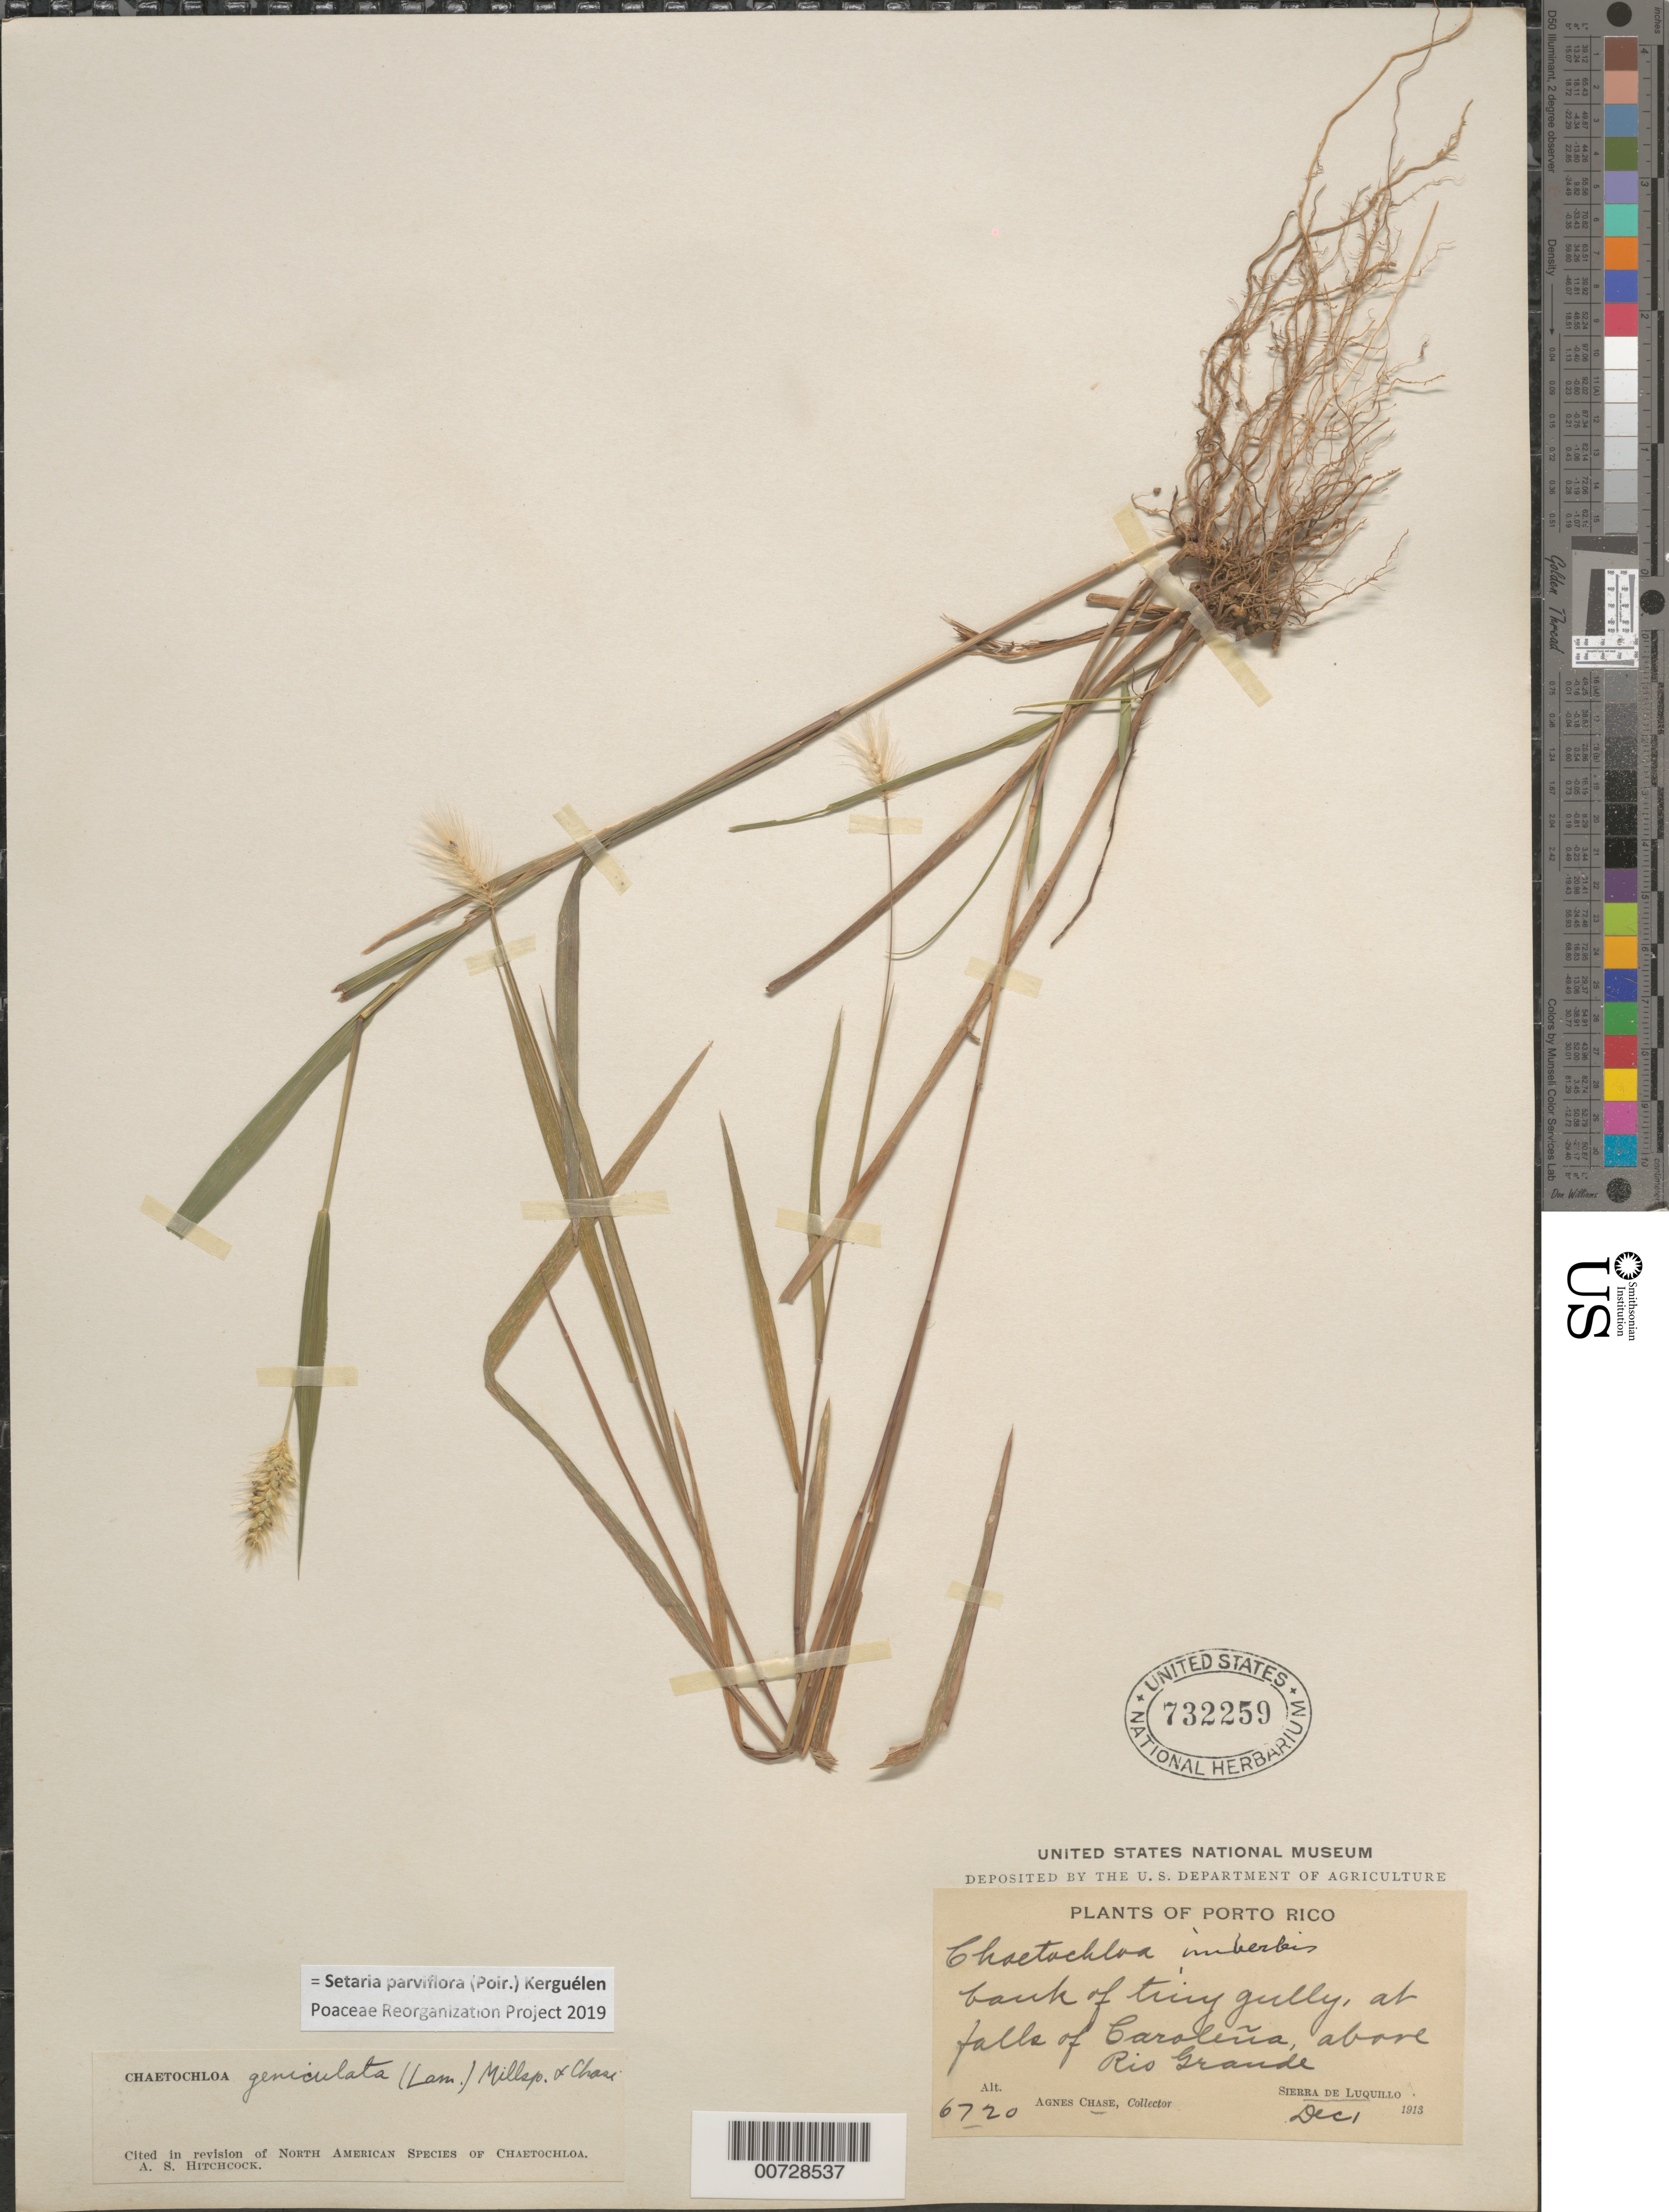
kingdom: Plantae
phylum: Tracheophyta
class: Liliopsida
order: Poales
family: Poaceae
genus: Setaria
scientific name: Setaria parviflora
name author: (Poir.) Kerguélen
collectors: A. Chase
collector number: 6720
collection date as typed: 01 Dec 1913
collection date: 1913-12-01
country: Puerto Rico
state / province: Río Grande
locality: Falls of Caroliña, above Rio Grande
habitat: Bank of tiny gully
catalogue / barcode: US 732259